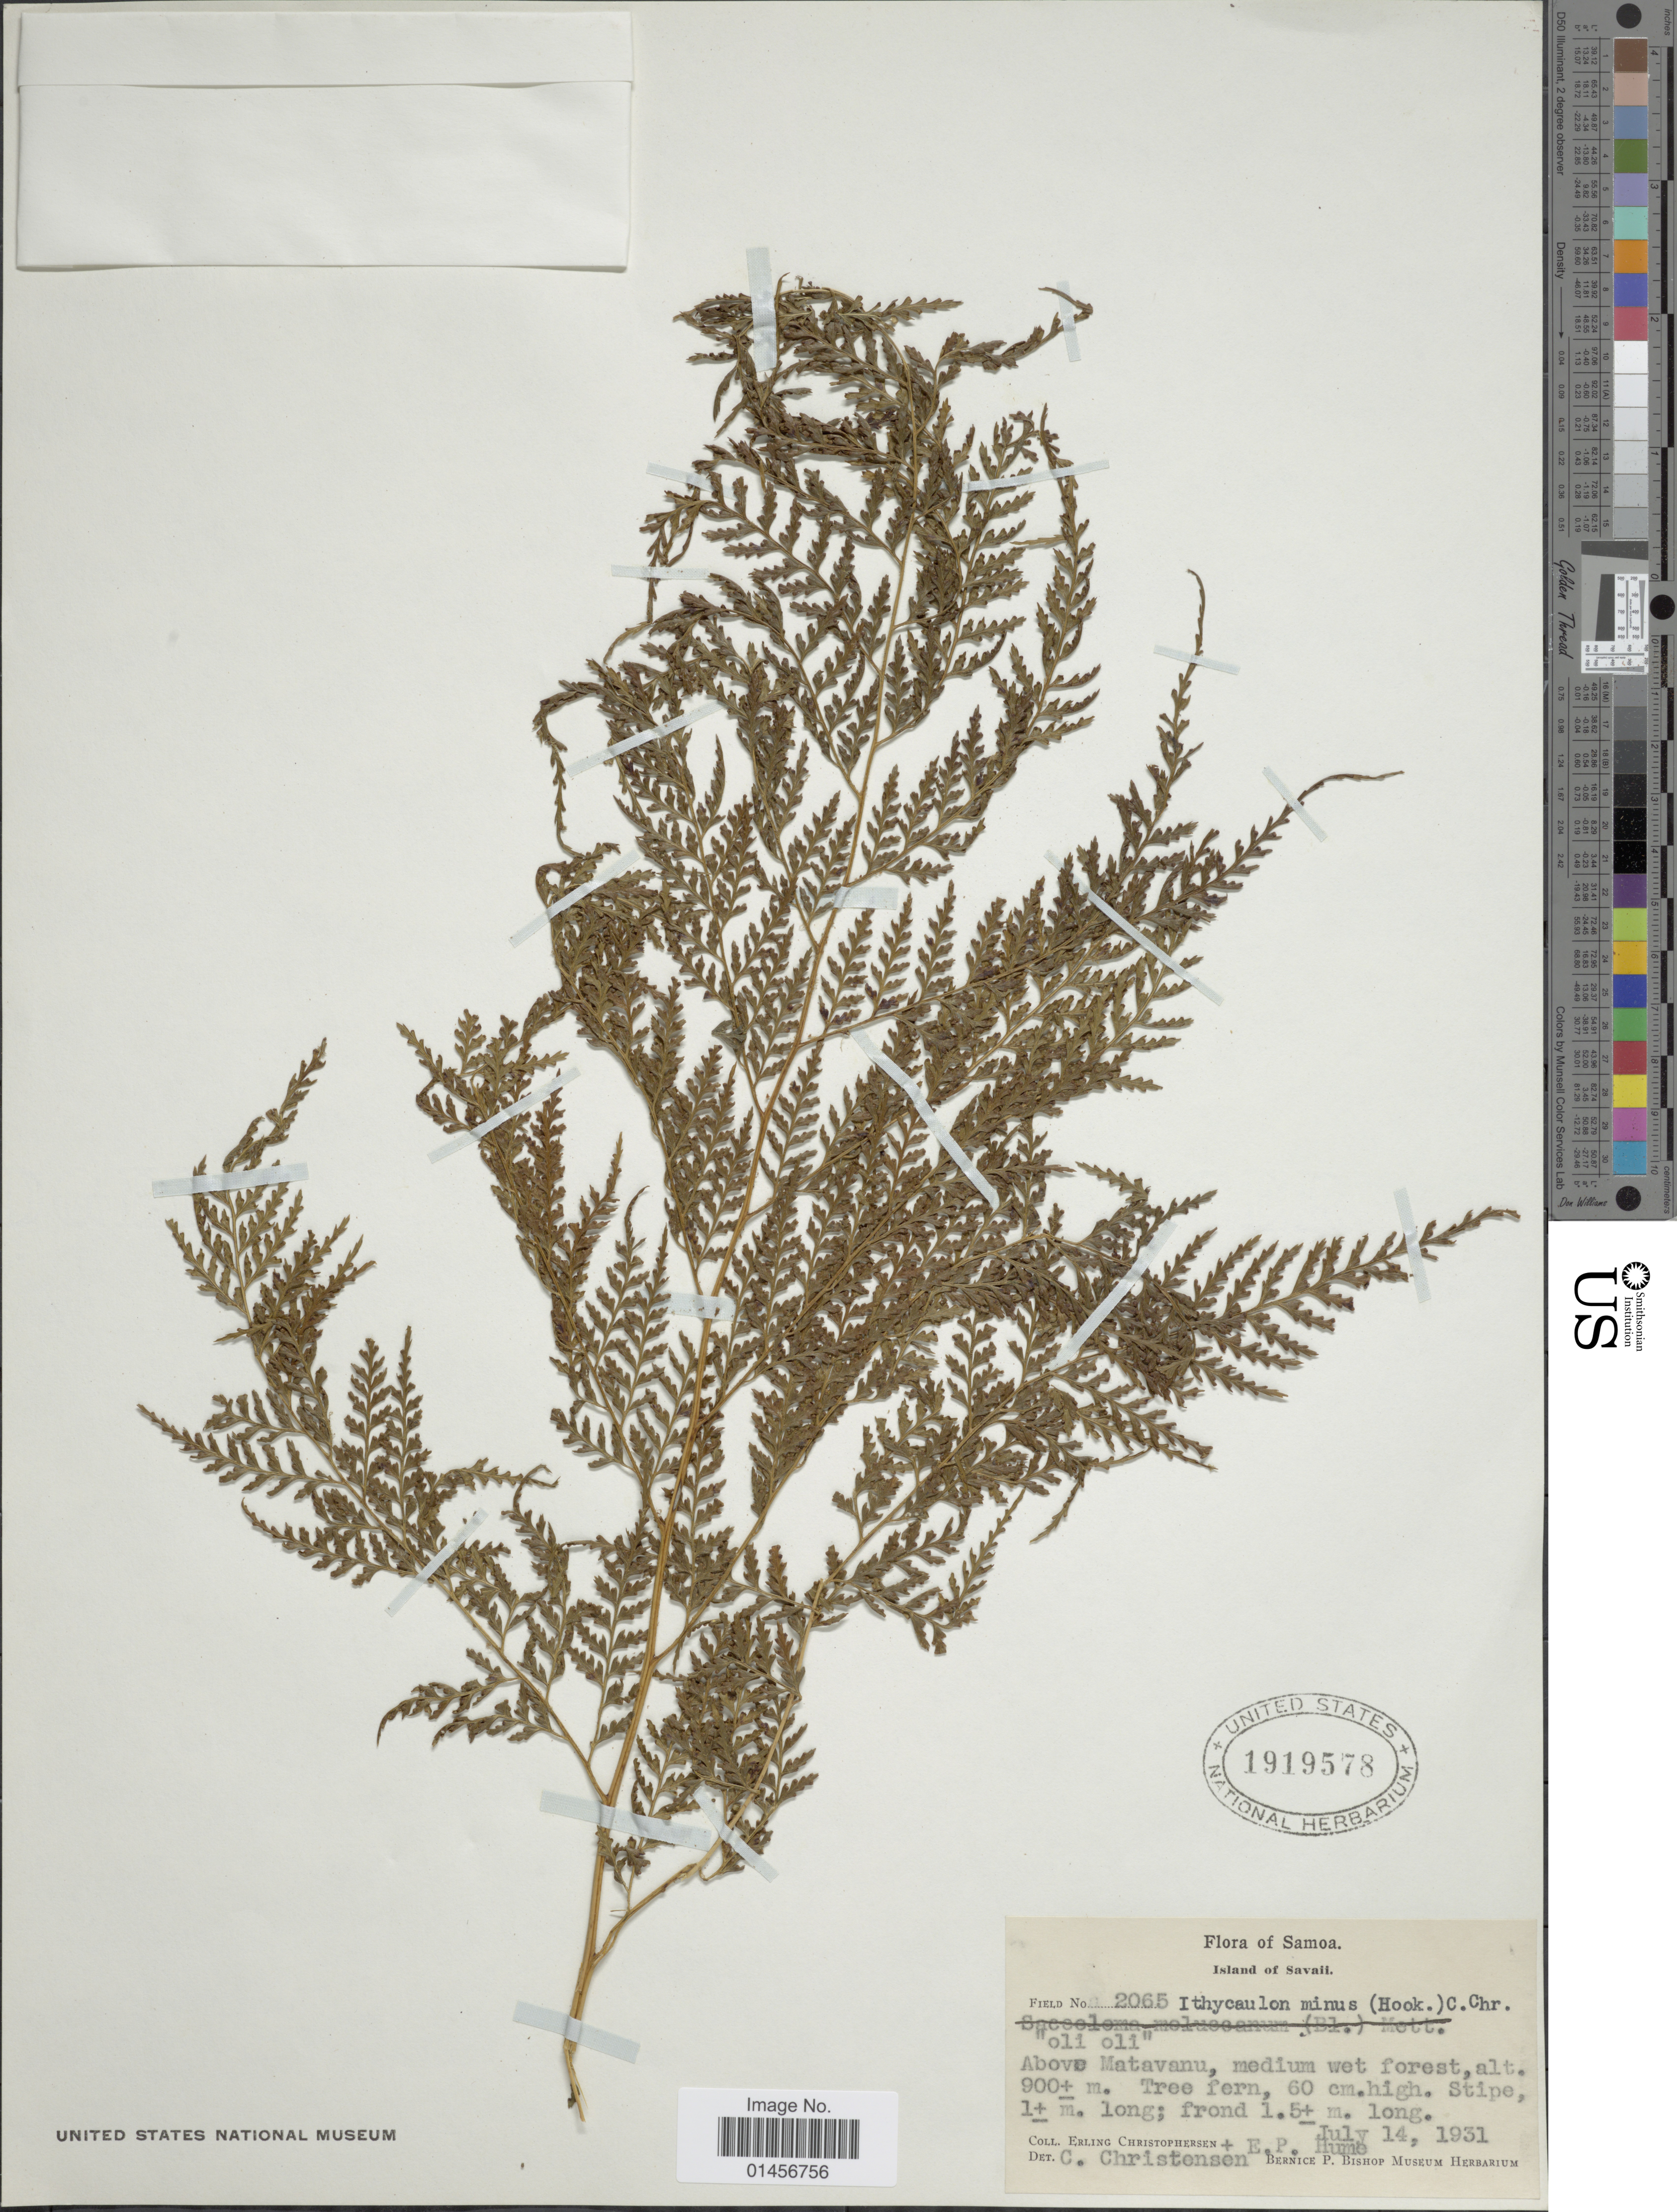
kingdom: Plantae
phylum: Tracheophyta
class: Polypodiopsida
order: Polypodiales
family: Saccolomataceae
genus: Saccoloma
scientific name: Saccoloma tenue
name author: (Brack.) Mett.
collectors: E. Christophersen & E. P. Hume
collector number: Field 2065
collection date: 1931-07-14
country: Samoa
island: Savai'i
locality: Samoa, Island of Savaii, above Matavanu.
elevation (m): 900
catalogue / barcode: US 1919578